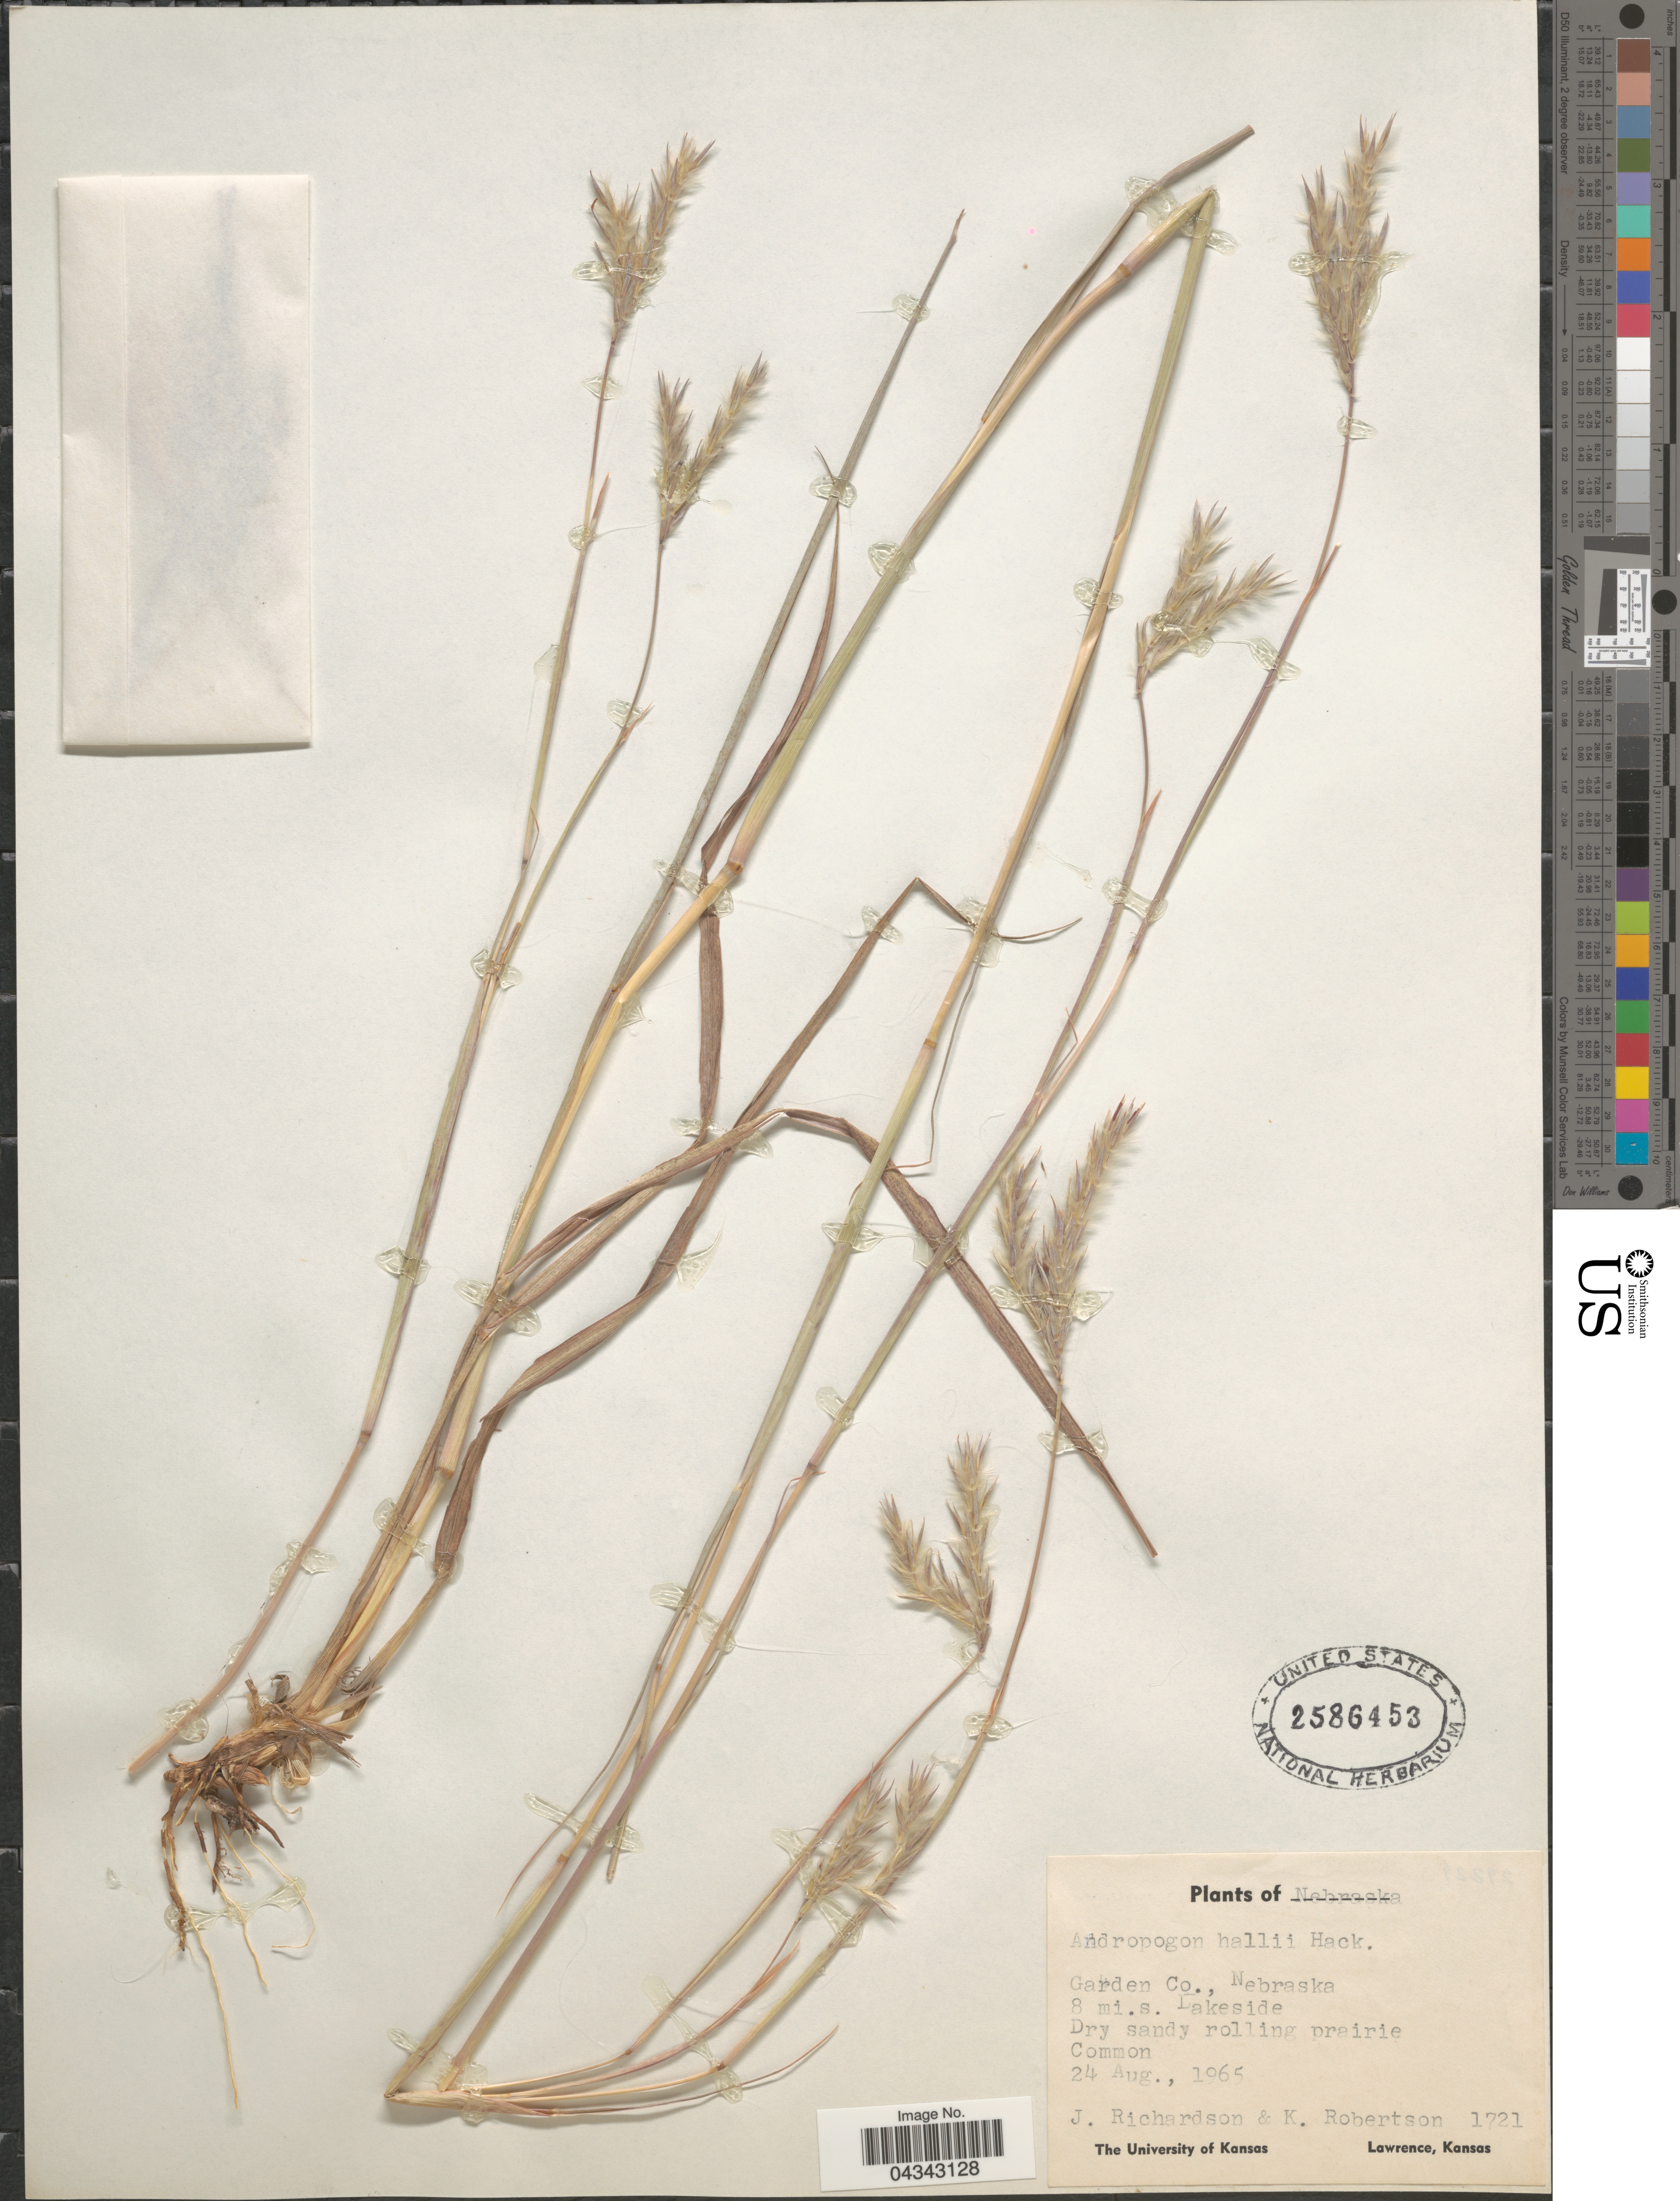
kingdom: Plantae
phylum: Tracheophyta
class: Liliopsida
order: Poales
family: Poaceae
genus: Andropogon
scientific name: Andropogon gerardii subsp. hallii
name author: (Hack.) Wipff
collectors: J. Richardson & K. Robertson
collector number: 1721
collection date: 1965-08-24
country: United States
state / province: Nebraska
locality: Garden Co. 8 mi. s. Lakeside.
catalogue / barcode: US 2586453